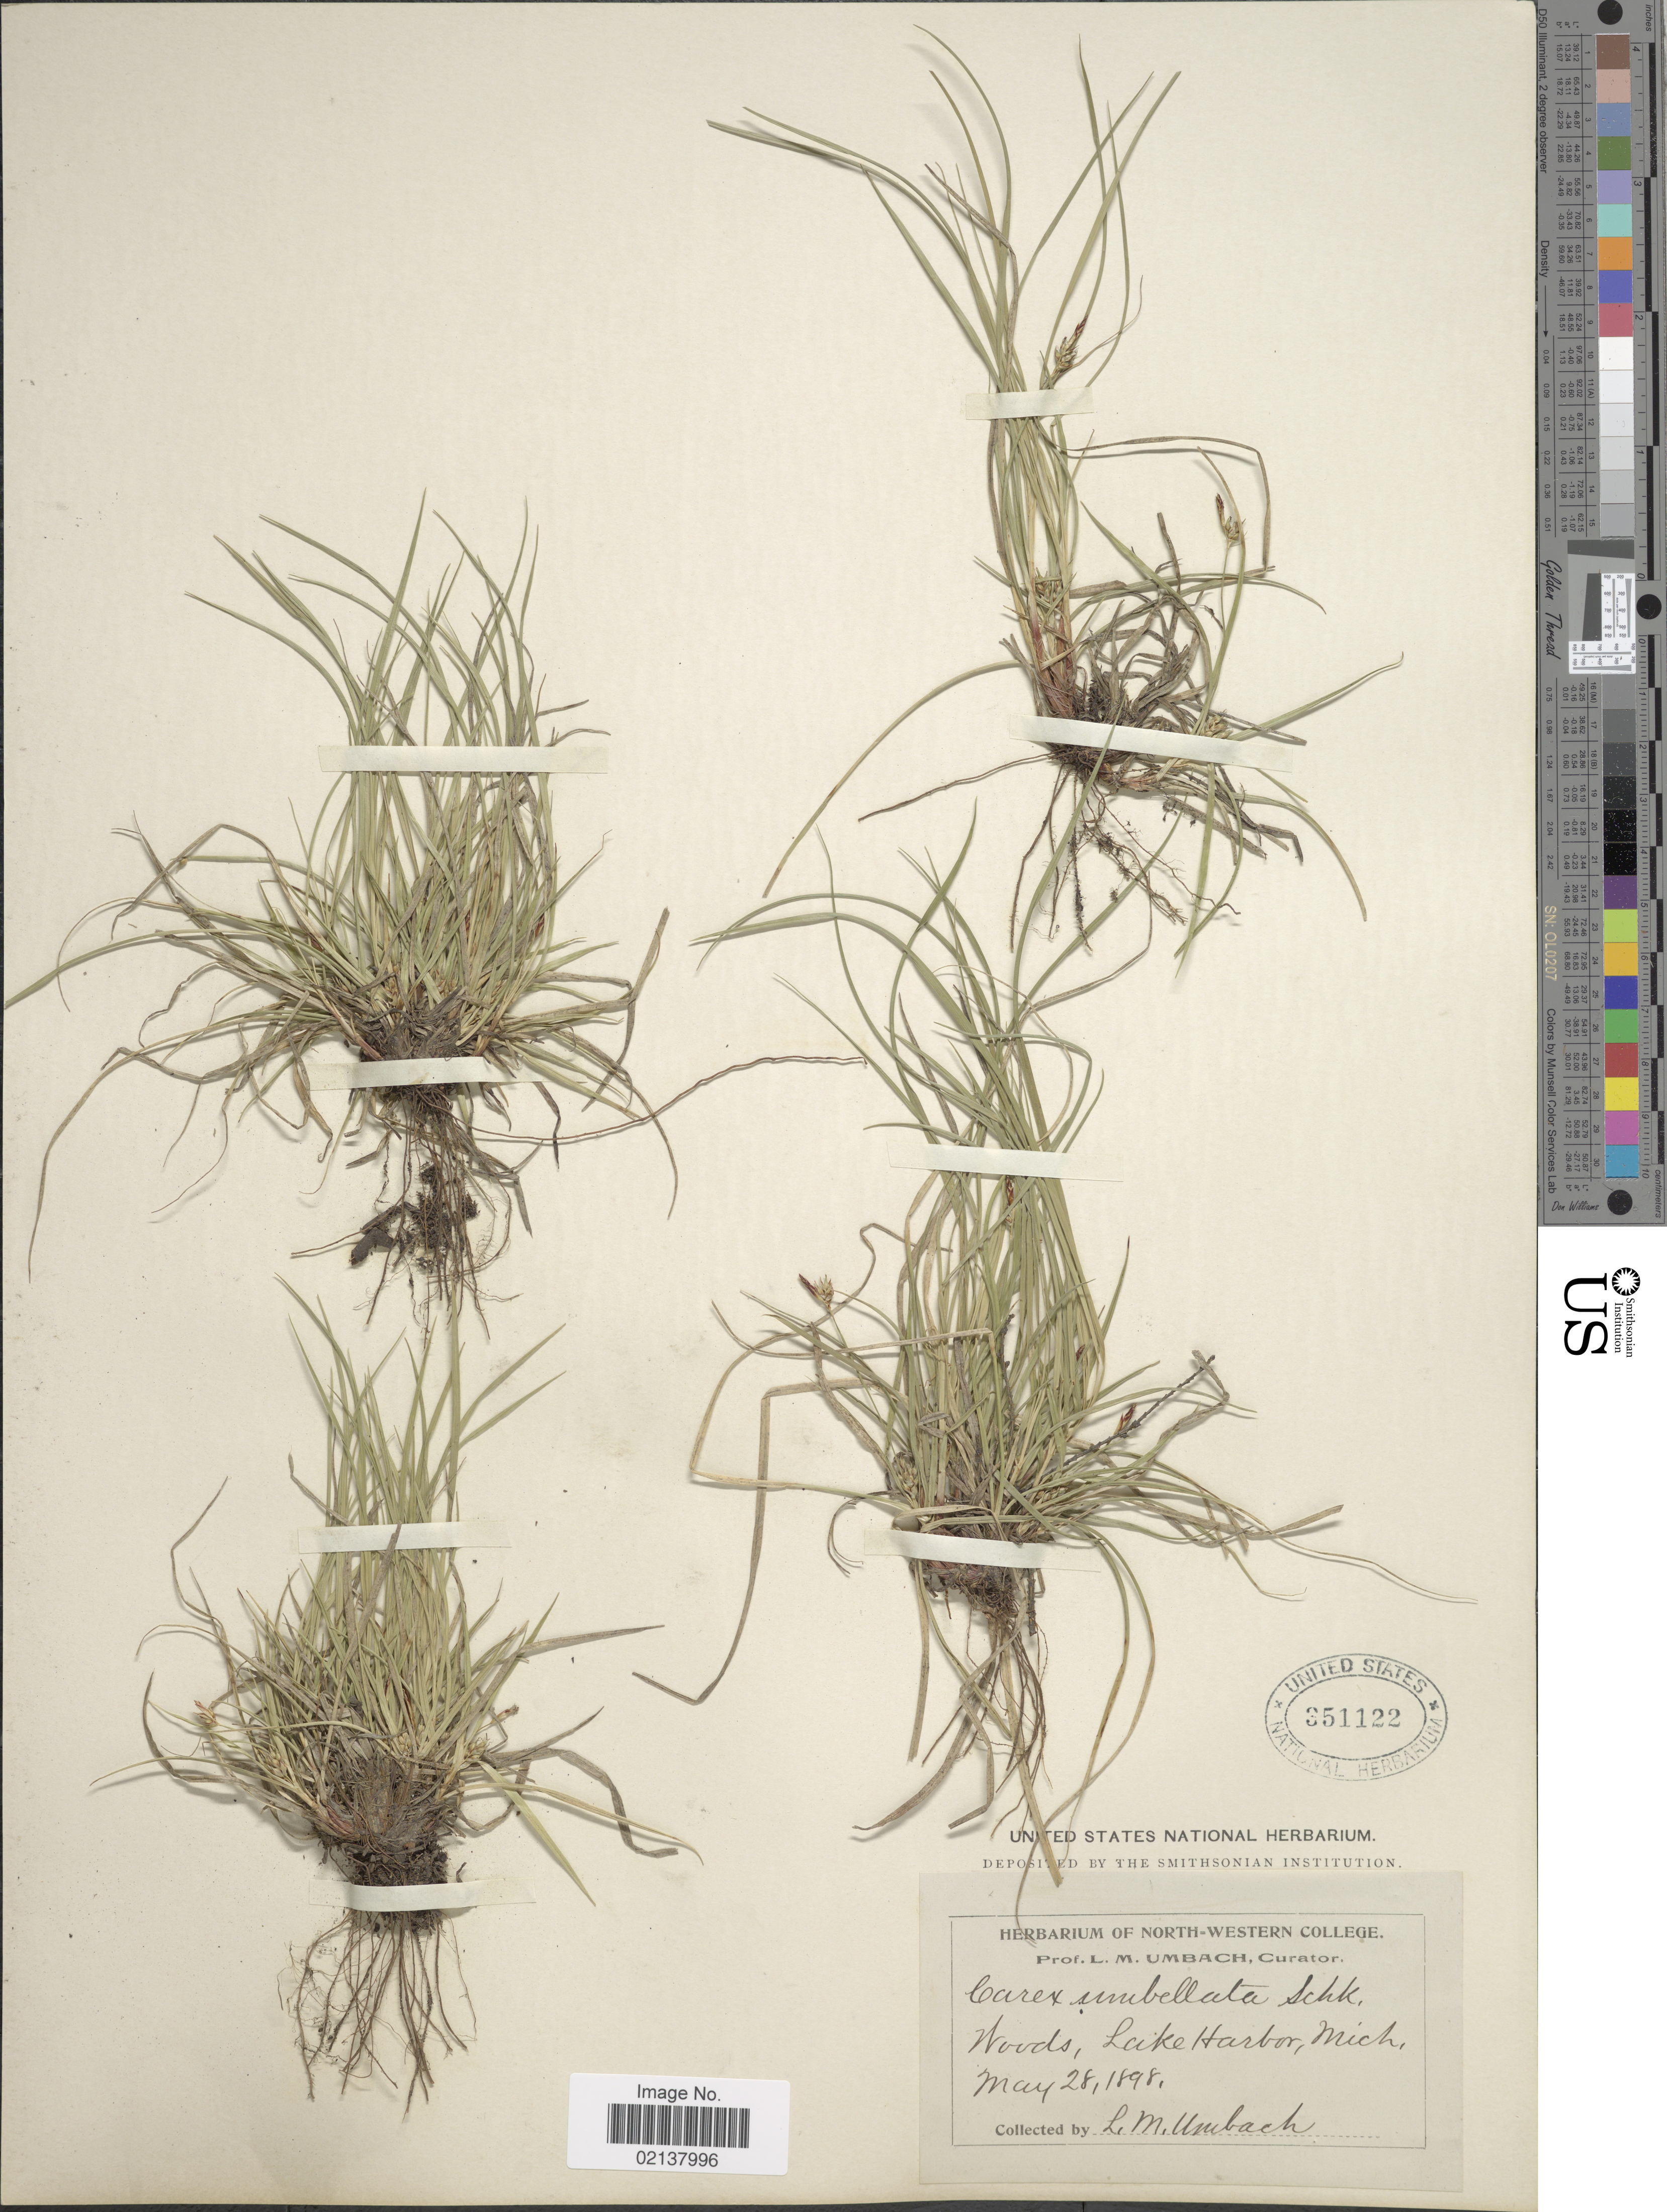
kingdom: Plantae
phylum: Tracheophyta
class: Liliopsida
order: Poales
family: Cyperaceae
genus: Carex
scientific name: Carex umbellata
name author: Schkuhr ex Willd.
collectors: L. M. Umbach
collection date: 1898-05-28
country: United States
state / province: Michigan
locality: Woods, Lake Harbor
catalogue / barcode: US 351122